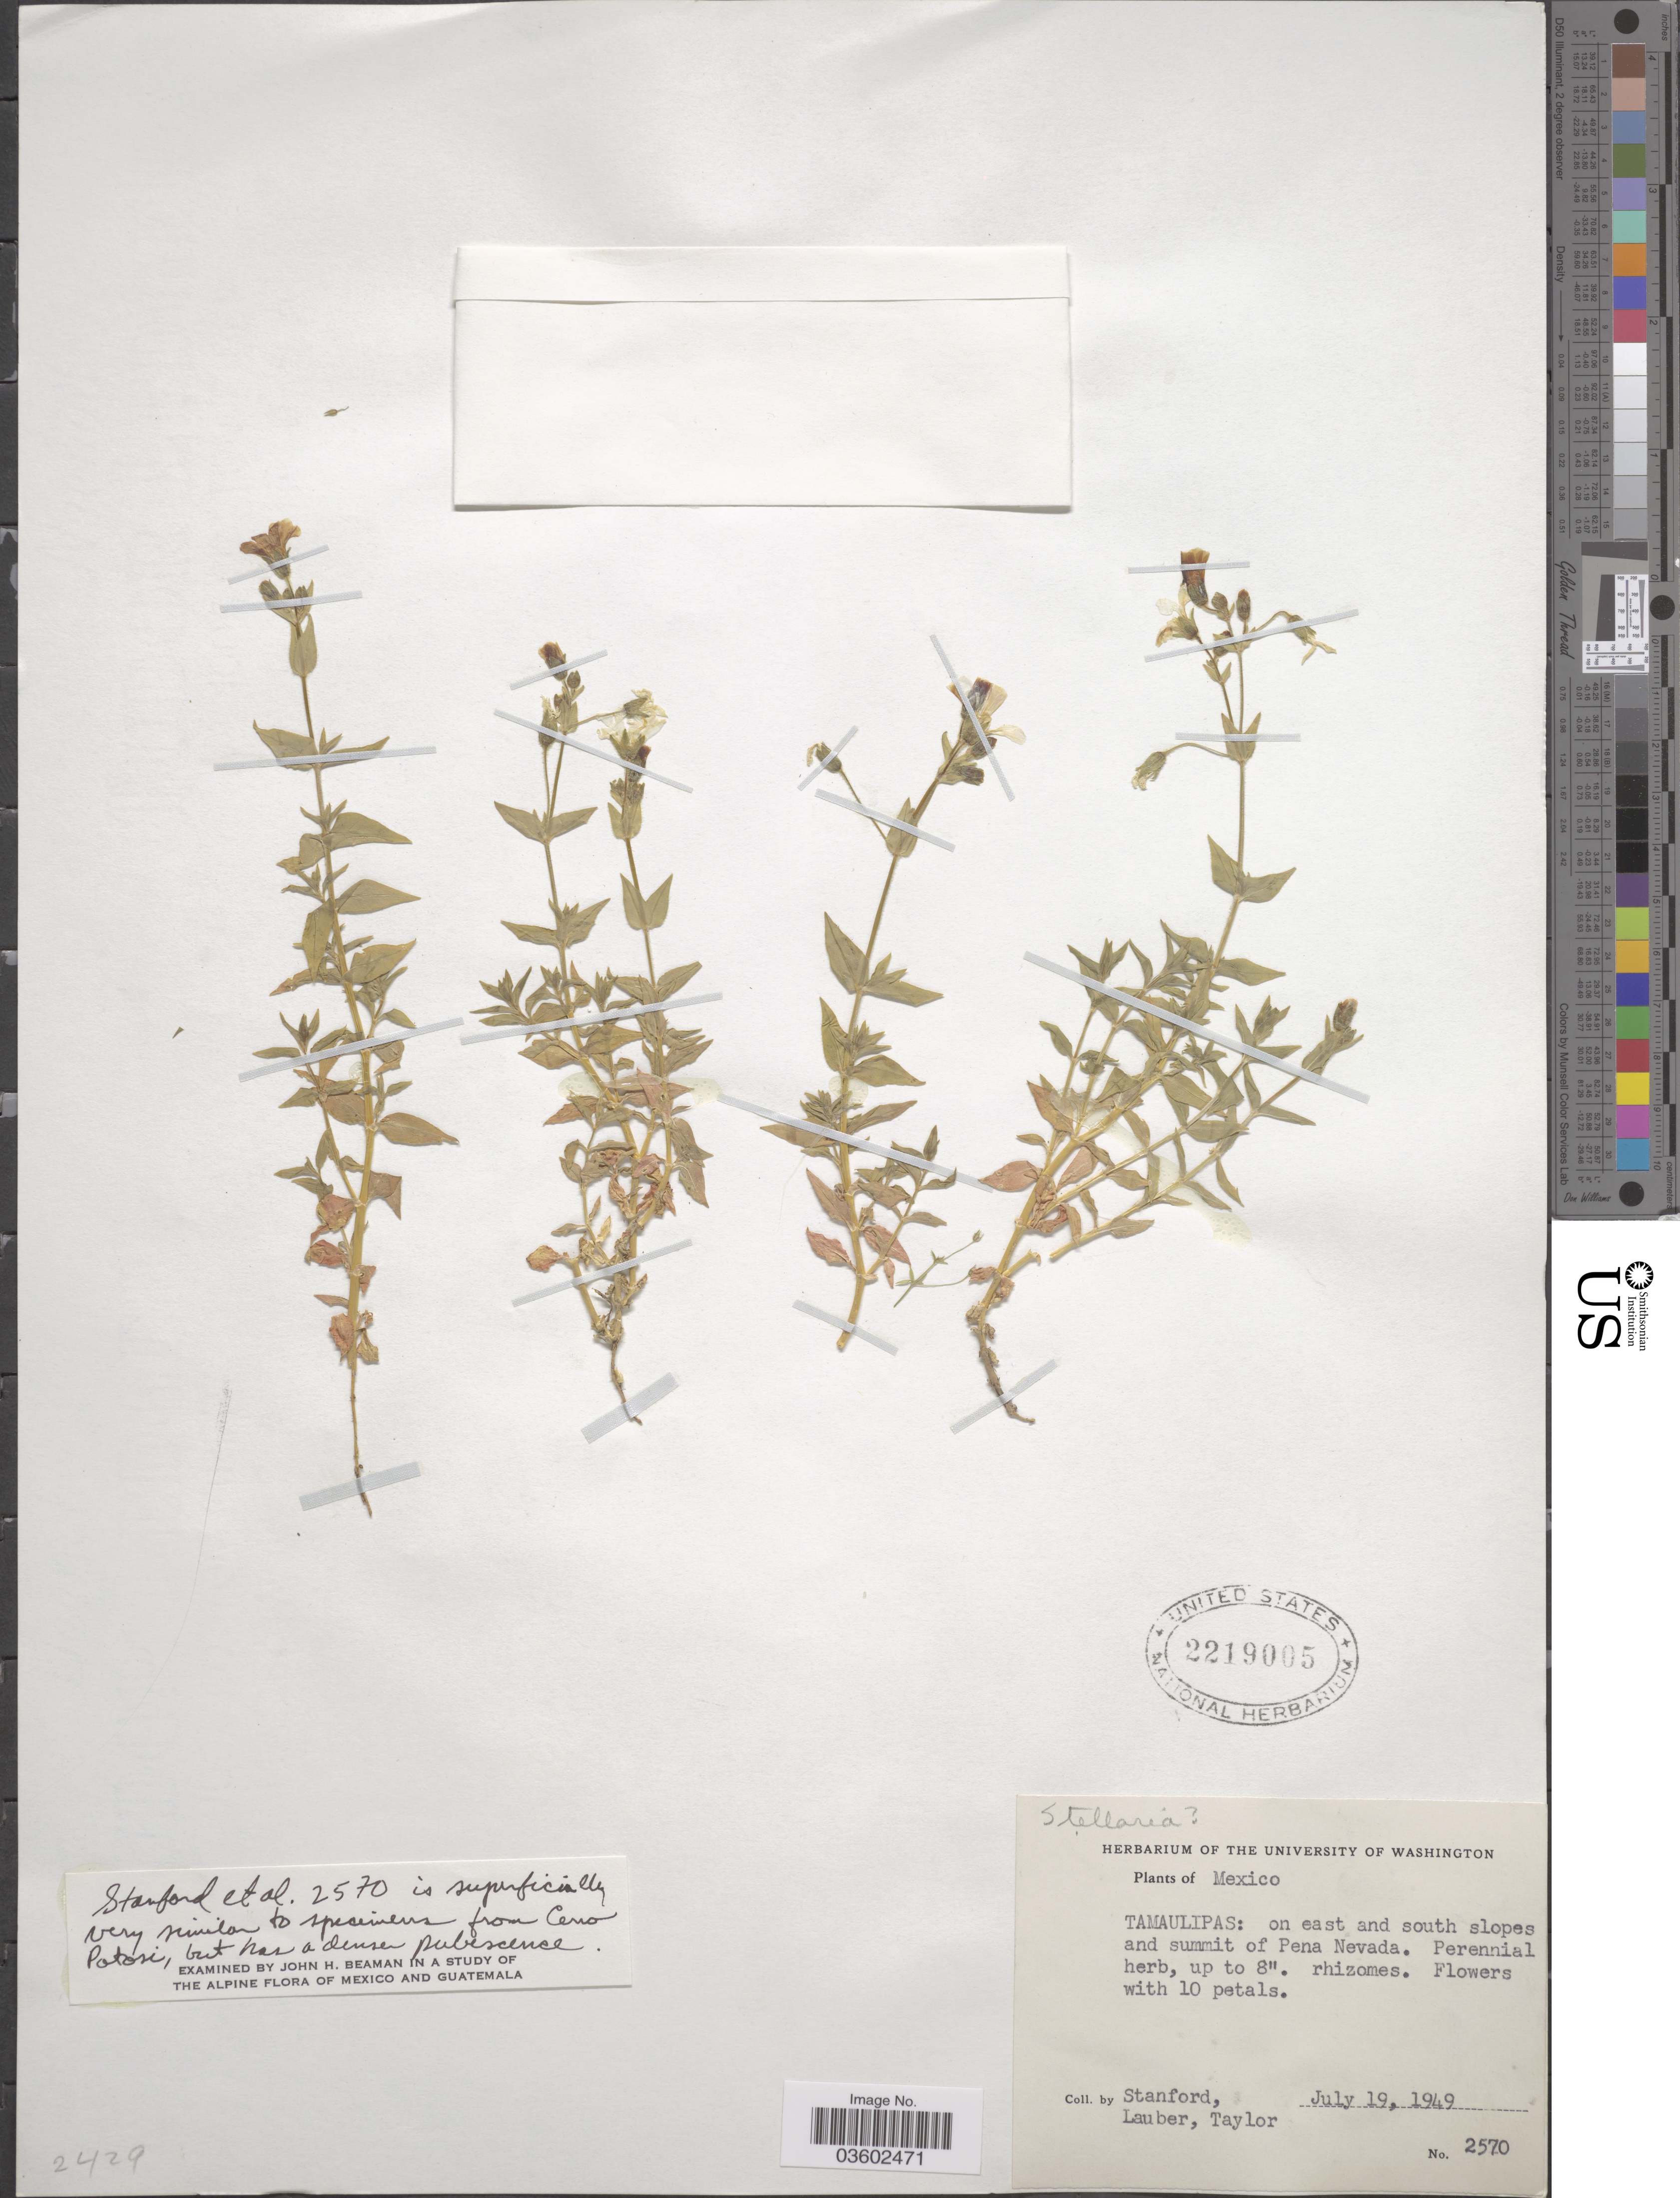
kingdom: Plantae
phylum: Tracheophyta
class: Magnoliopsida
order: Caryophyllales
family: Caryophyllaceae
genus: Cerastium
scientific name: Cerastium sp.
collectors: -. Stanford, Lauber, -- & -- Taylor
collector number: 2570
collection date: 1949-07-19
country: Mexico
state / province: Tamaulipas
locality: On east and south slopes and summit of Pena Nevada.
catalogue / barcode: US 2219005